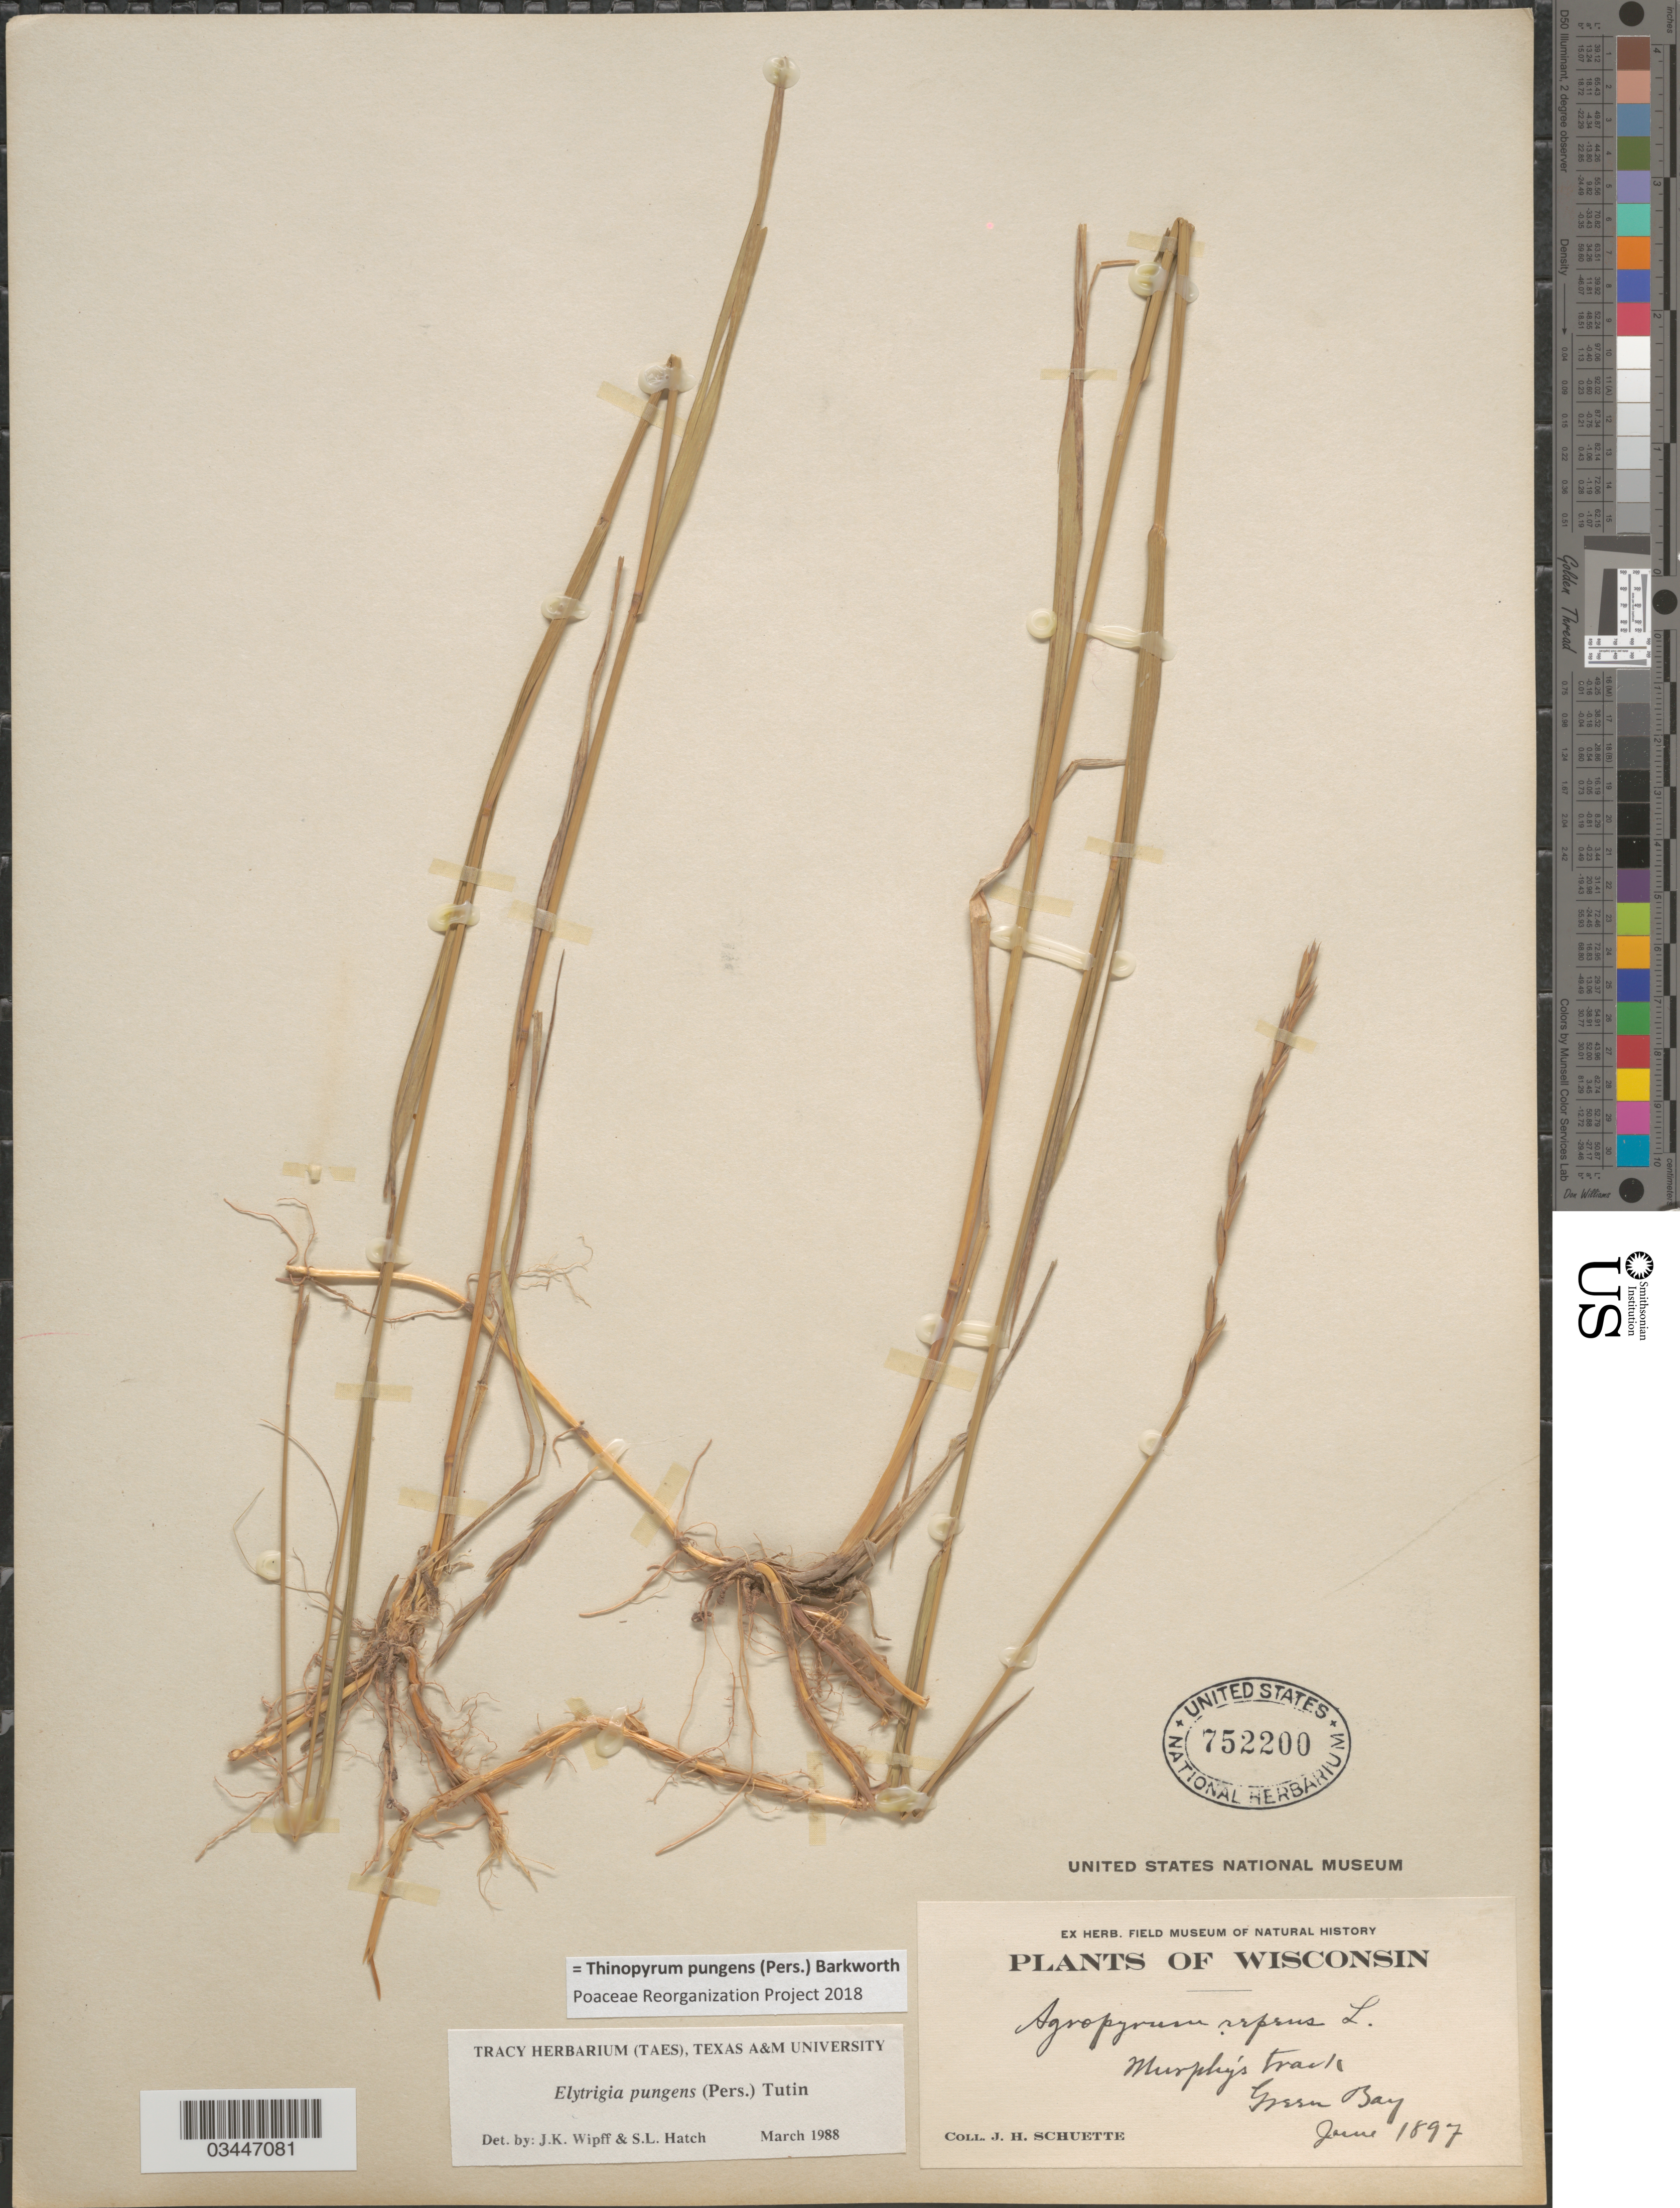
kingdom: Plantae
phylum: Tracheophyta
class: Liliopsida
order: Poales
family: Poaceae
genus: Thinopyrum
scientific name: Thinopyrum pungens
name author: (Pers.) Barkworth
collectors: J. H. Schuette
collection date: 1897-06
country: United States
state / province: Wisconsin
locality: Murphy's Track. Green Bay.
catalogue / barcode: US 752200